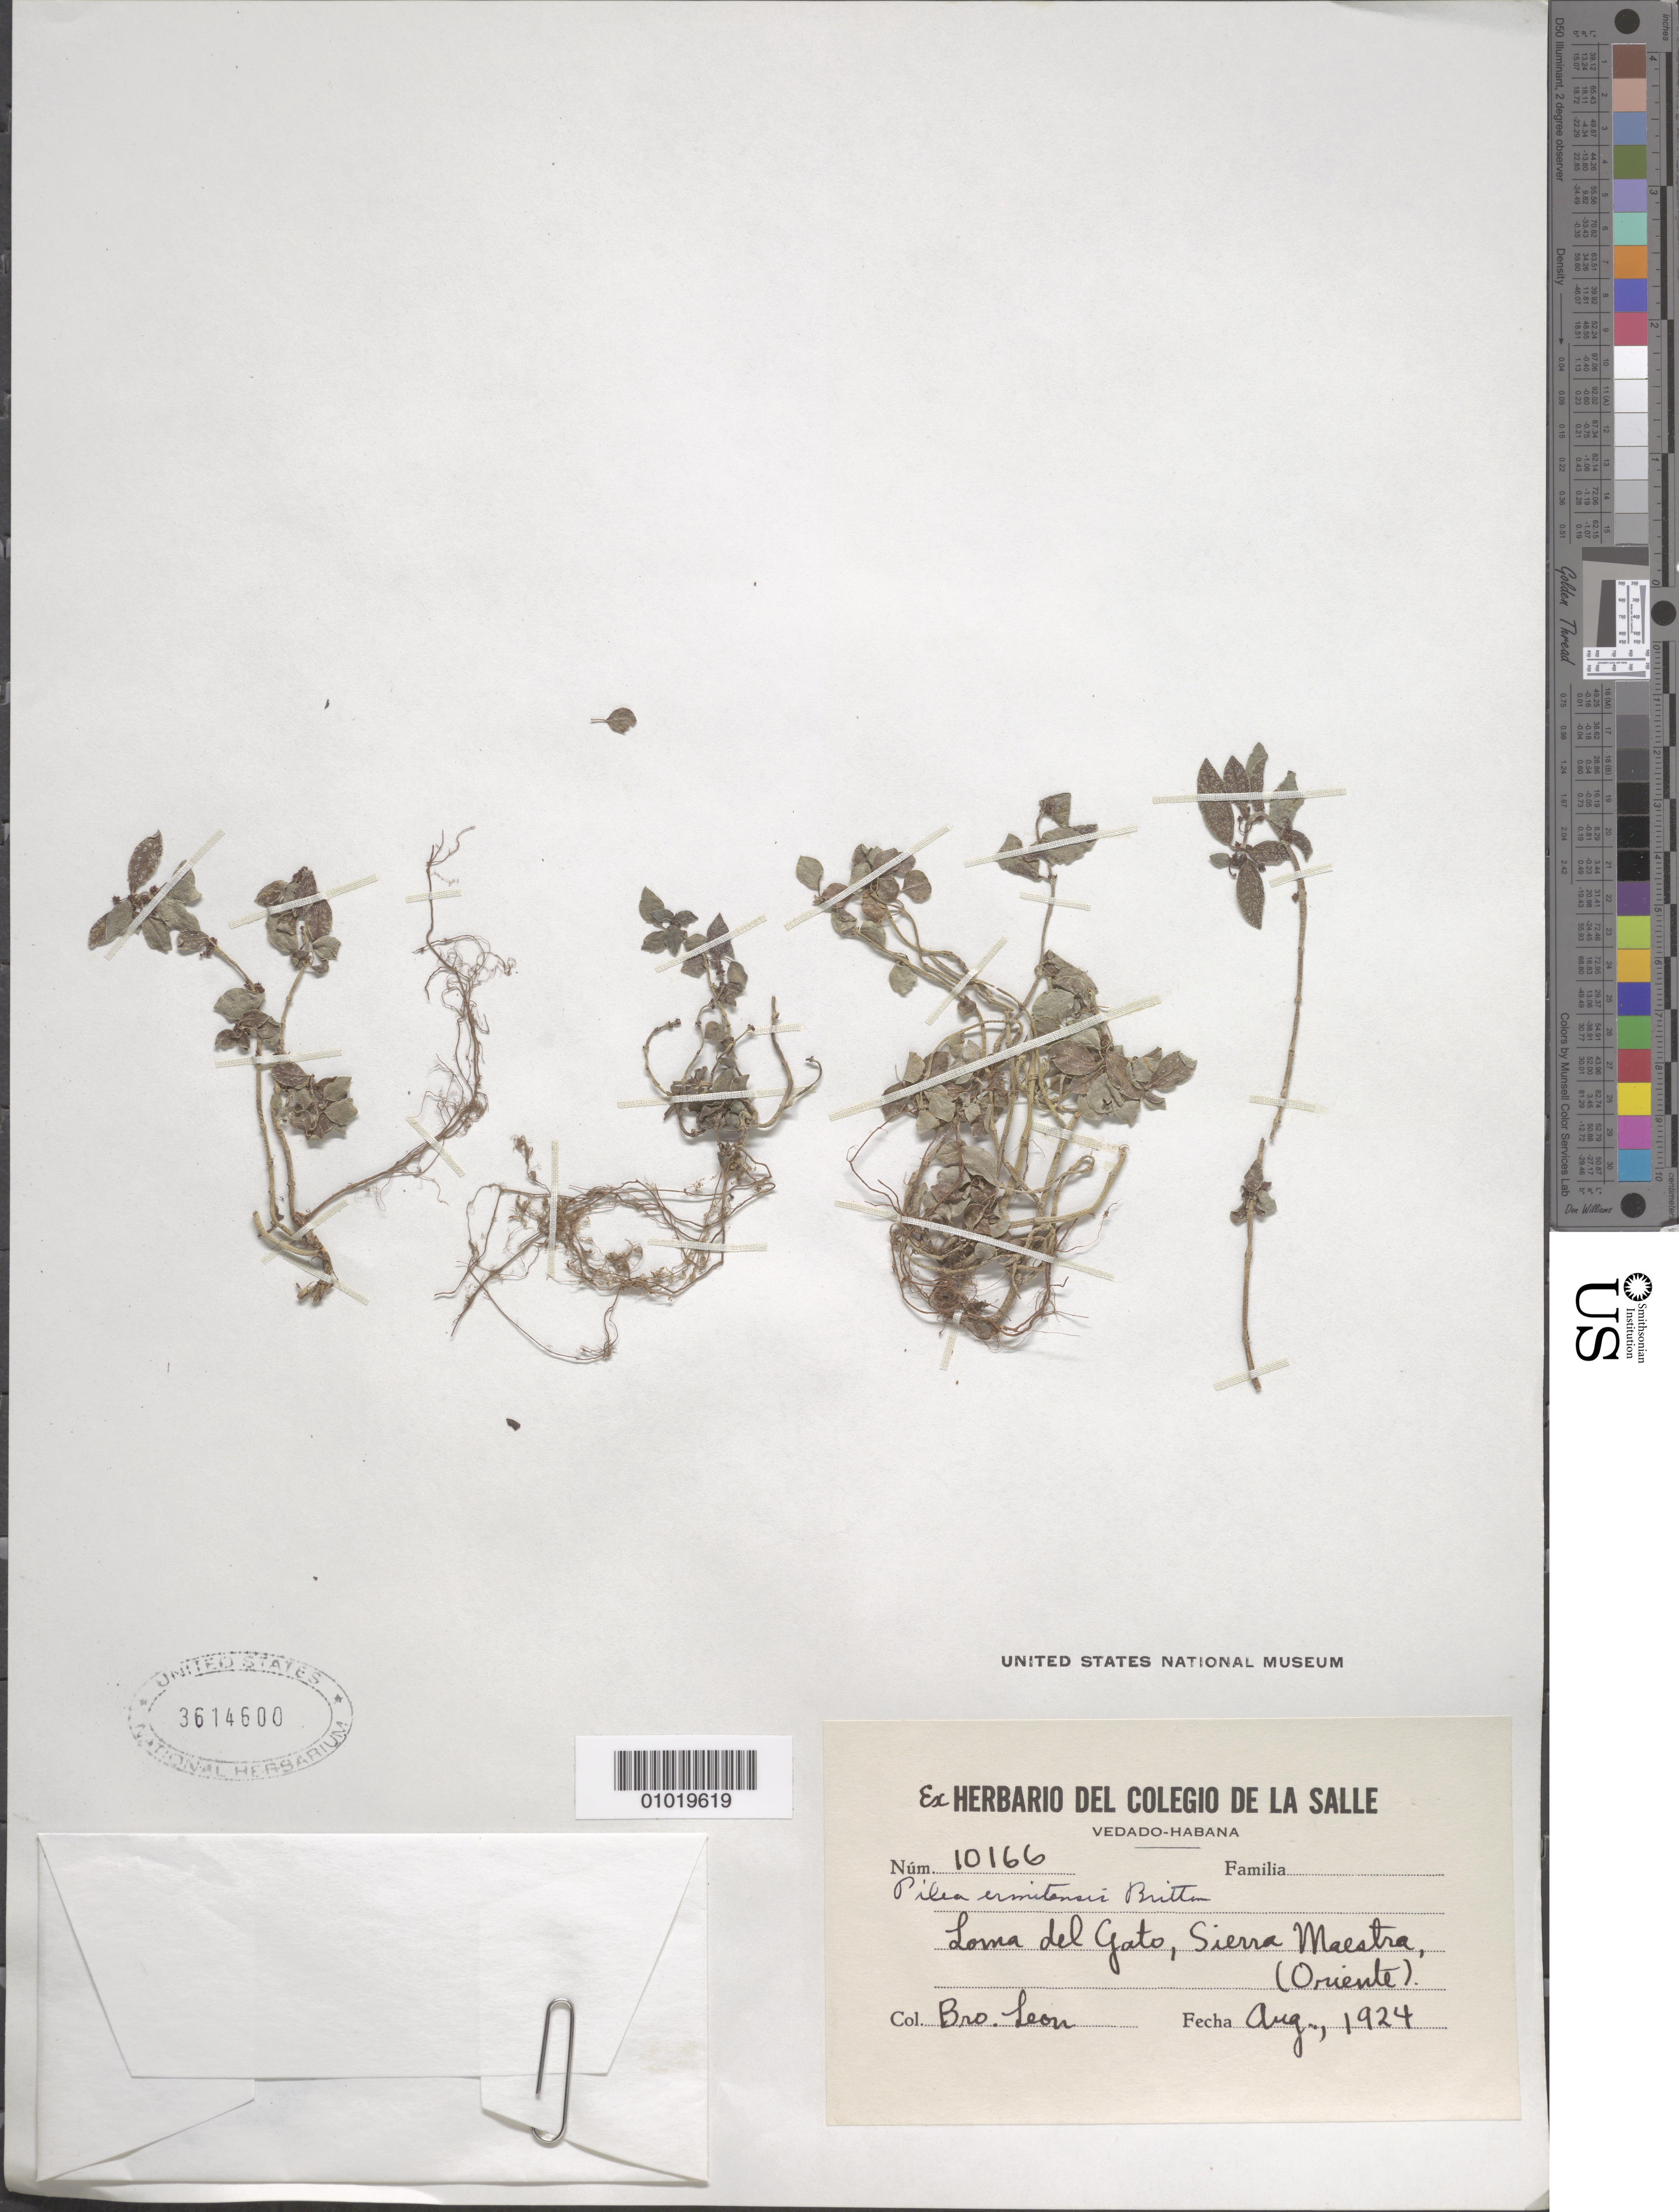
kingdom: Plantae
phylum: Tracheophyta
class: Magnoliopsida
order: Rosales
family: Urticaceae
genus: Pilea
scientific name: Pilea ermitensis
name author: Britton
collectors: Bro. León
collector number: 10166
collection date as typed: Aug 1924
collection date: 1924-08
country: Cuba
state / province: Oriente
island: Cuba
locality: Loma del Gato, Sierra Maestra, Oriente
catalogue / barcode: US 3614600